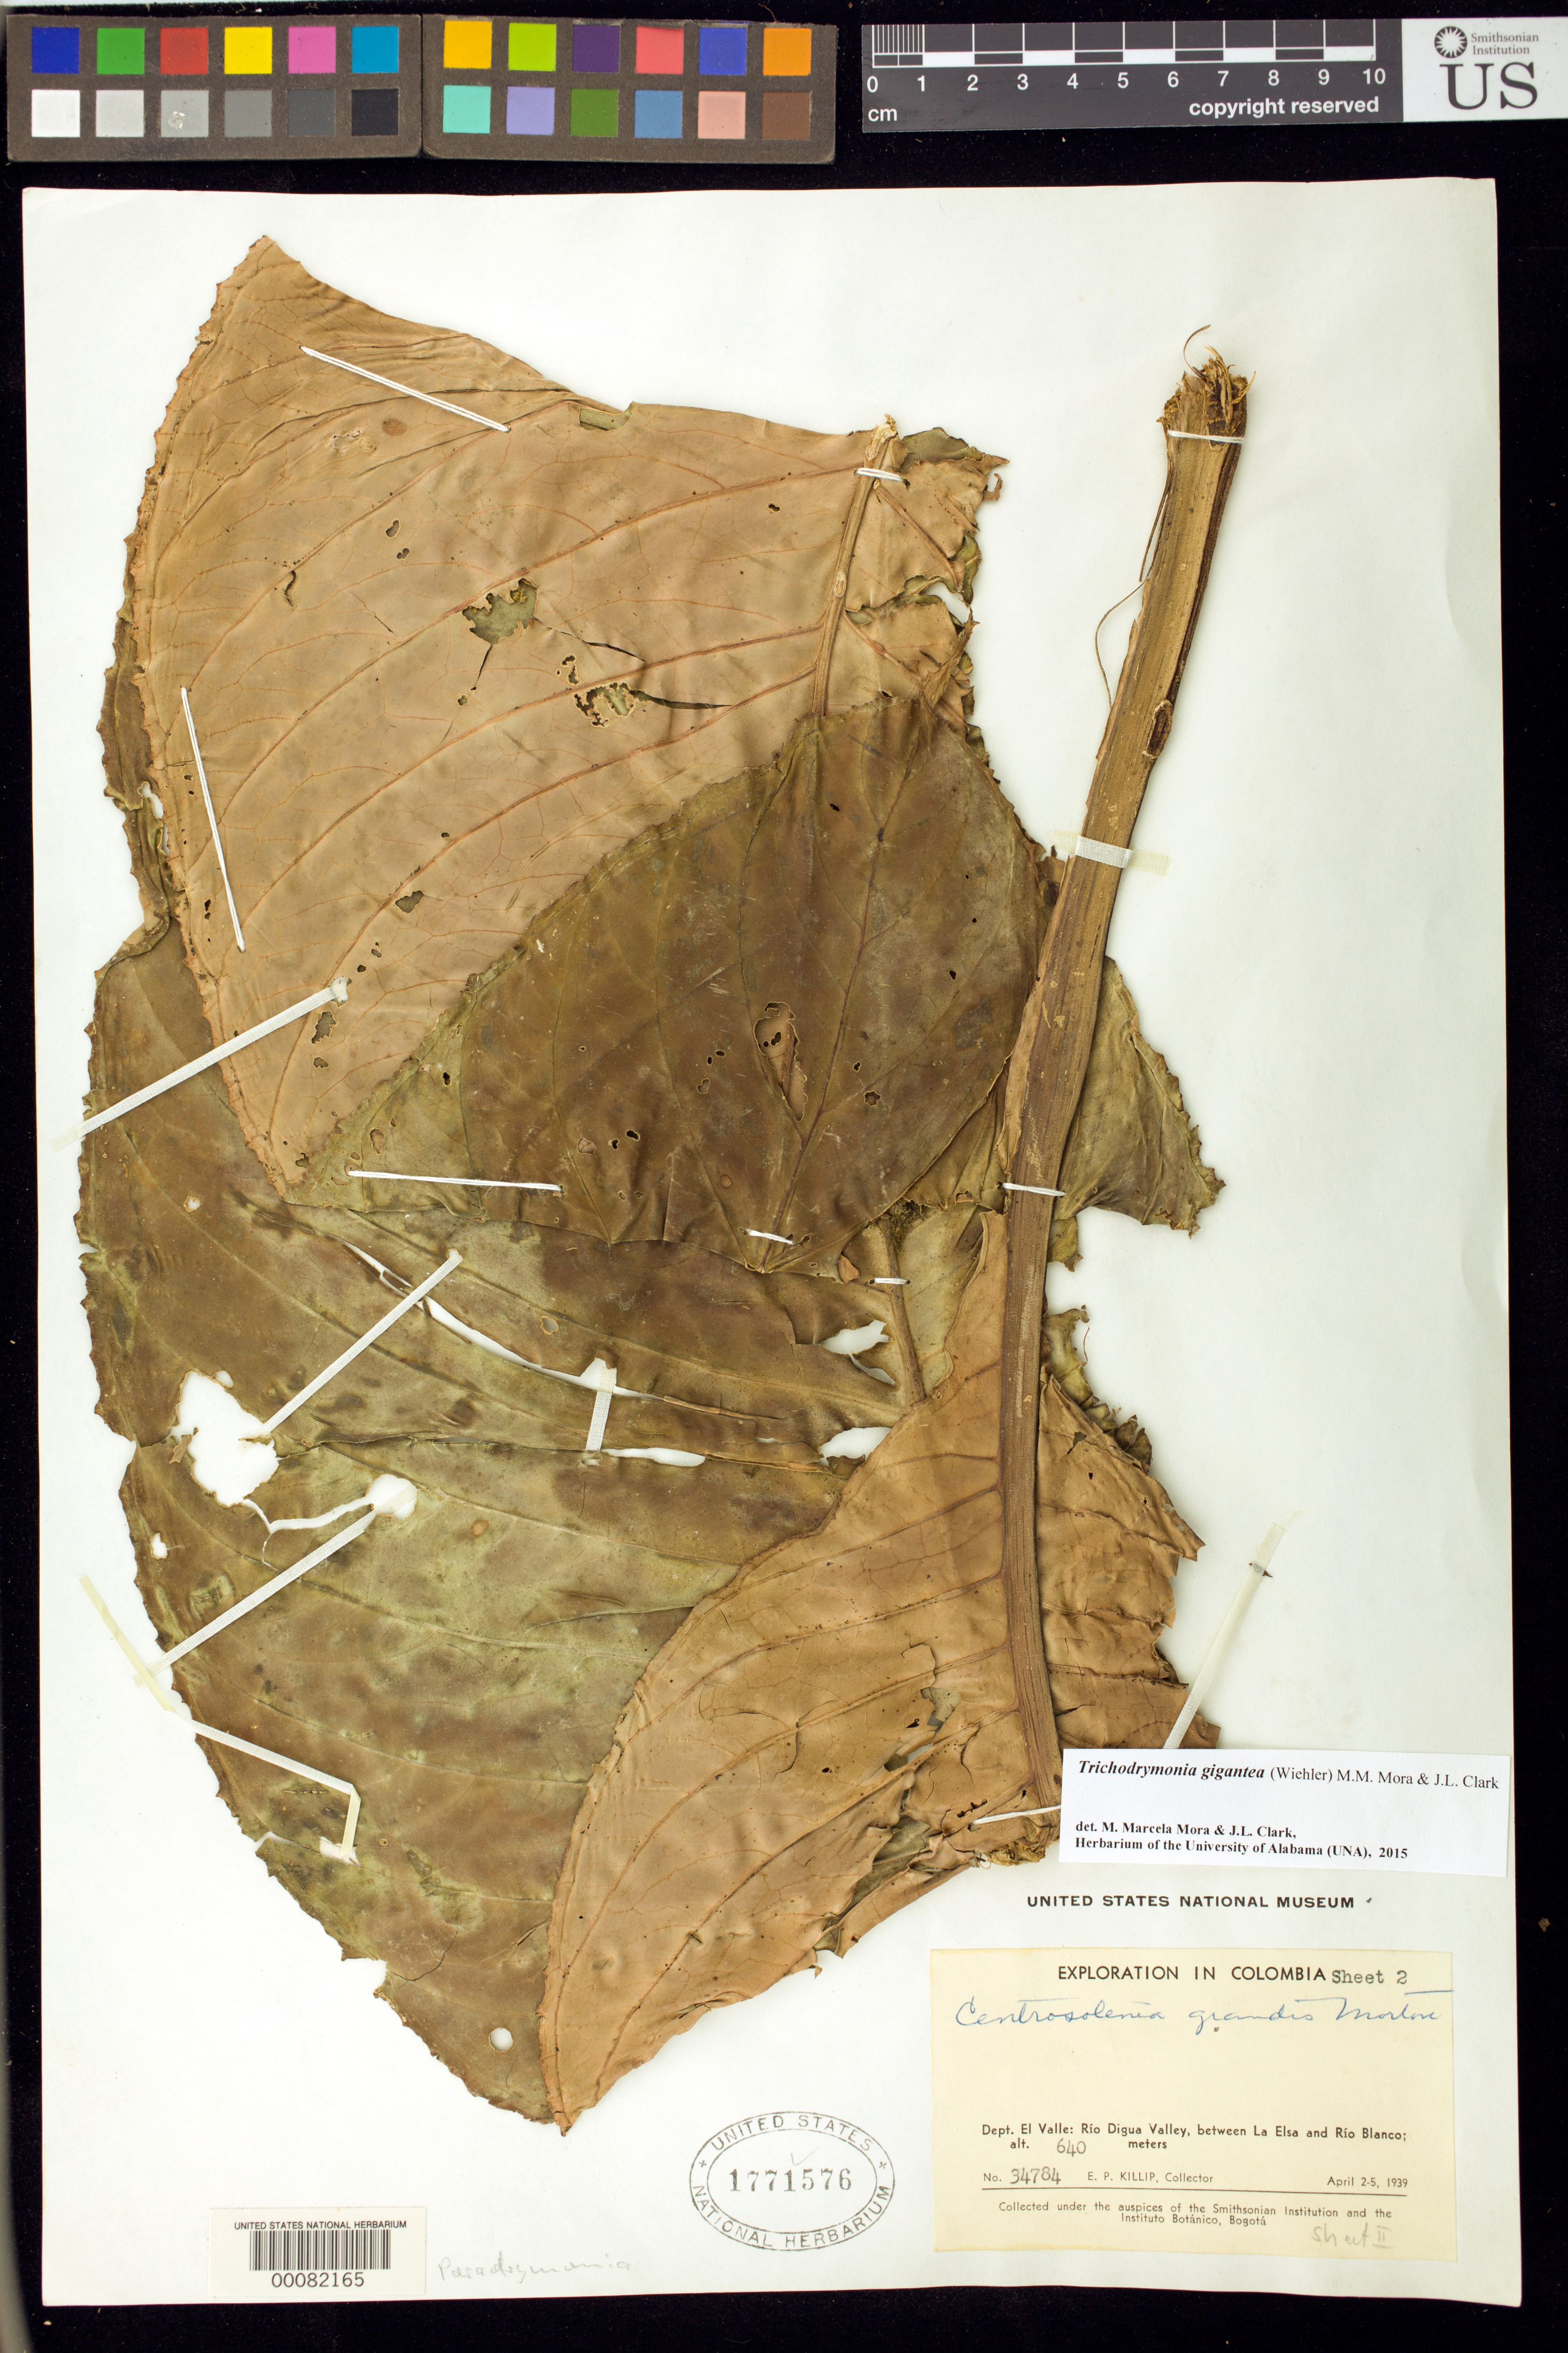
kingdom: Plantae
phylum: Tracheophyta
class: Magnoliopsida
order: Lamiales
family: Gesneriaceae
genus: Trichodrymonia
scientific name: Trichodrymonia gigantea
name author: (Wiehler) M.M. Mora & J.L. Clark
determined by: Mora, M. M.; Clark, J. L.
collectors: E. P. Killip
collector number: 34784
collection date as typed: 2-5 Apr 1939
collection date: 1939-04-02/1939-04-05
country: Colombia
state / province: Valle del Cauca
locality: Rio Digua Valley, between La Elsa and Rio Blanco; Rio Blanco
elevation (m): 640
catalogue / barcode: US 1771576